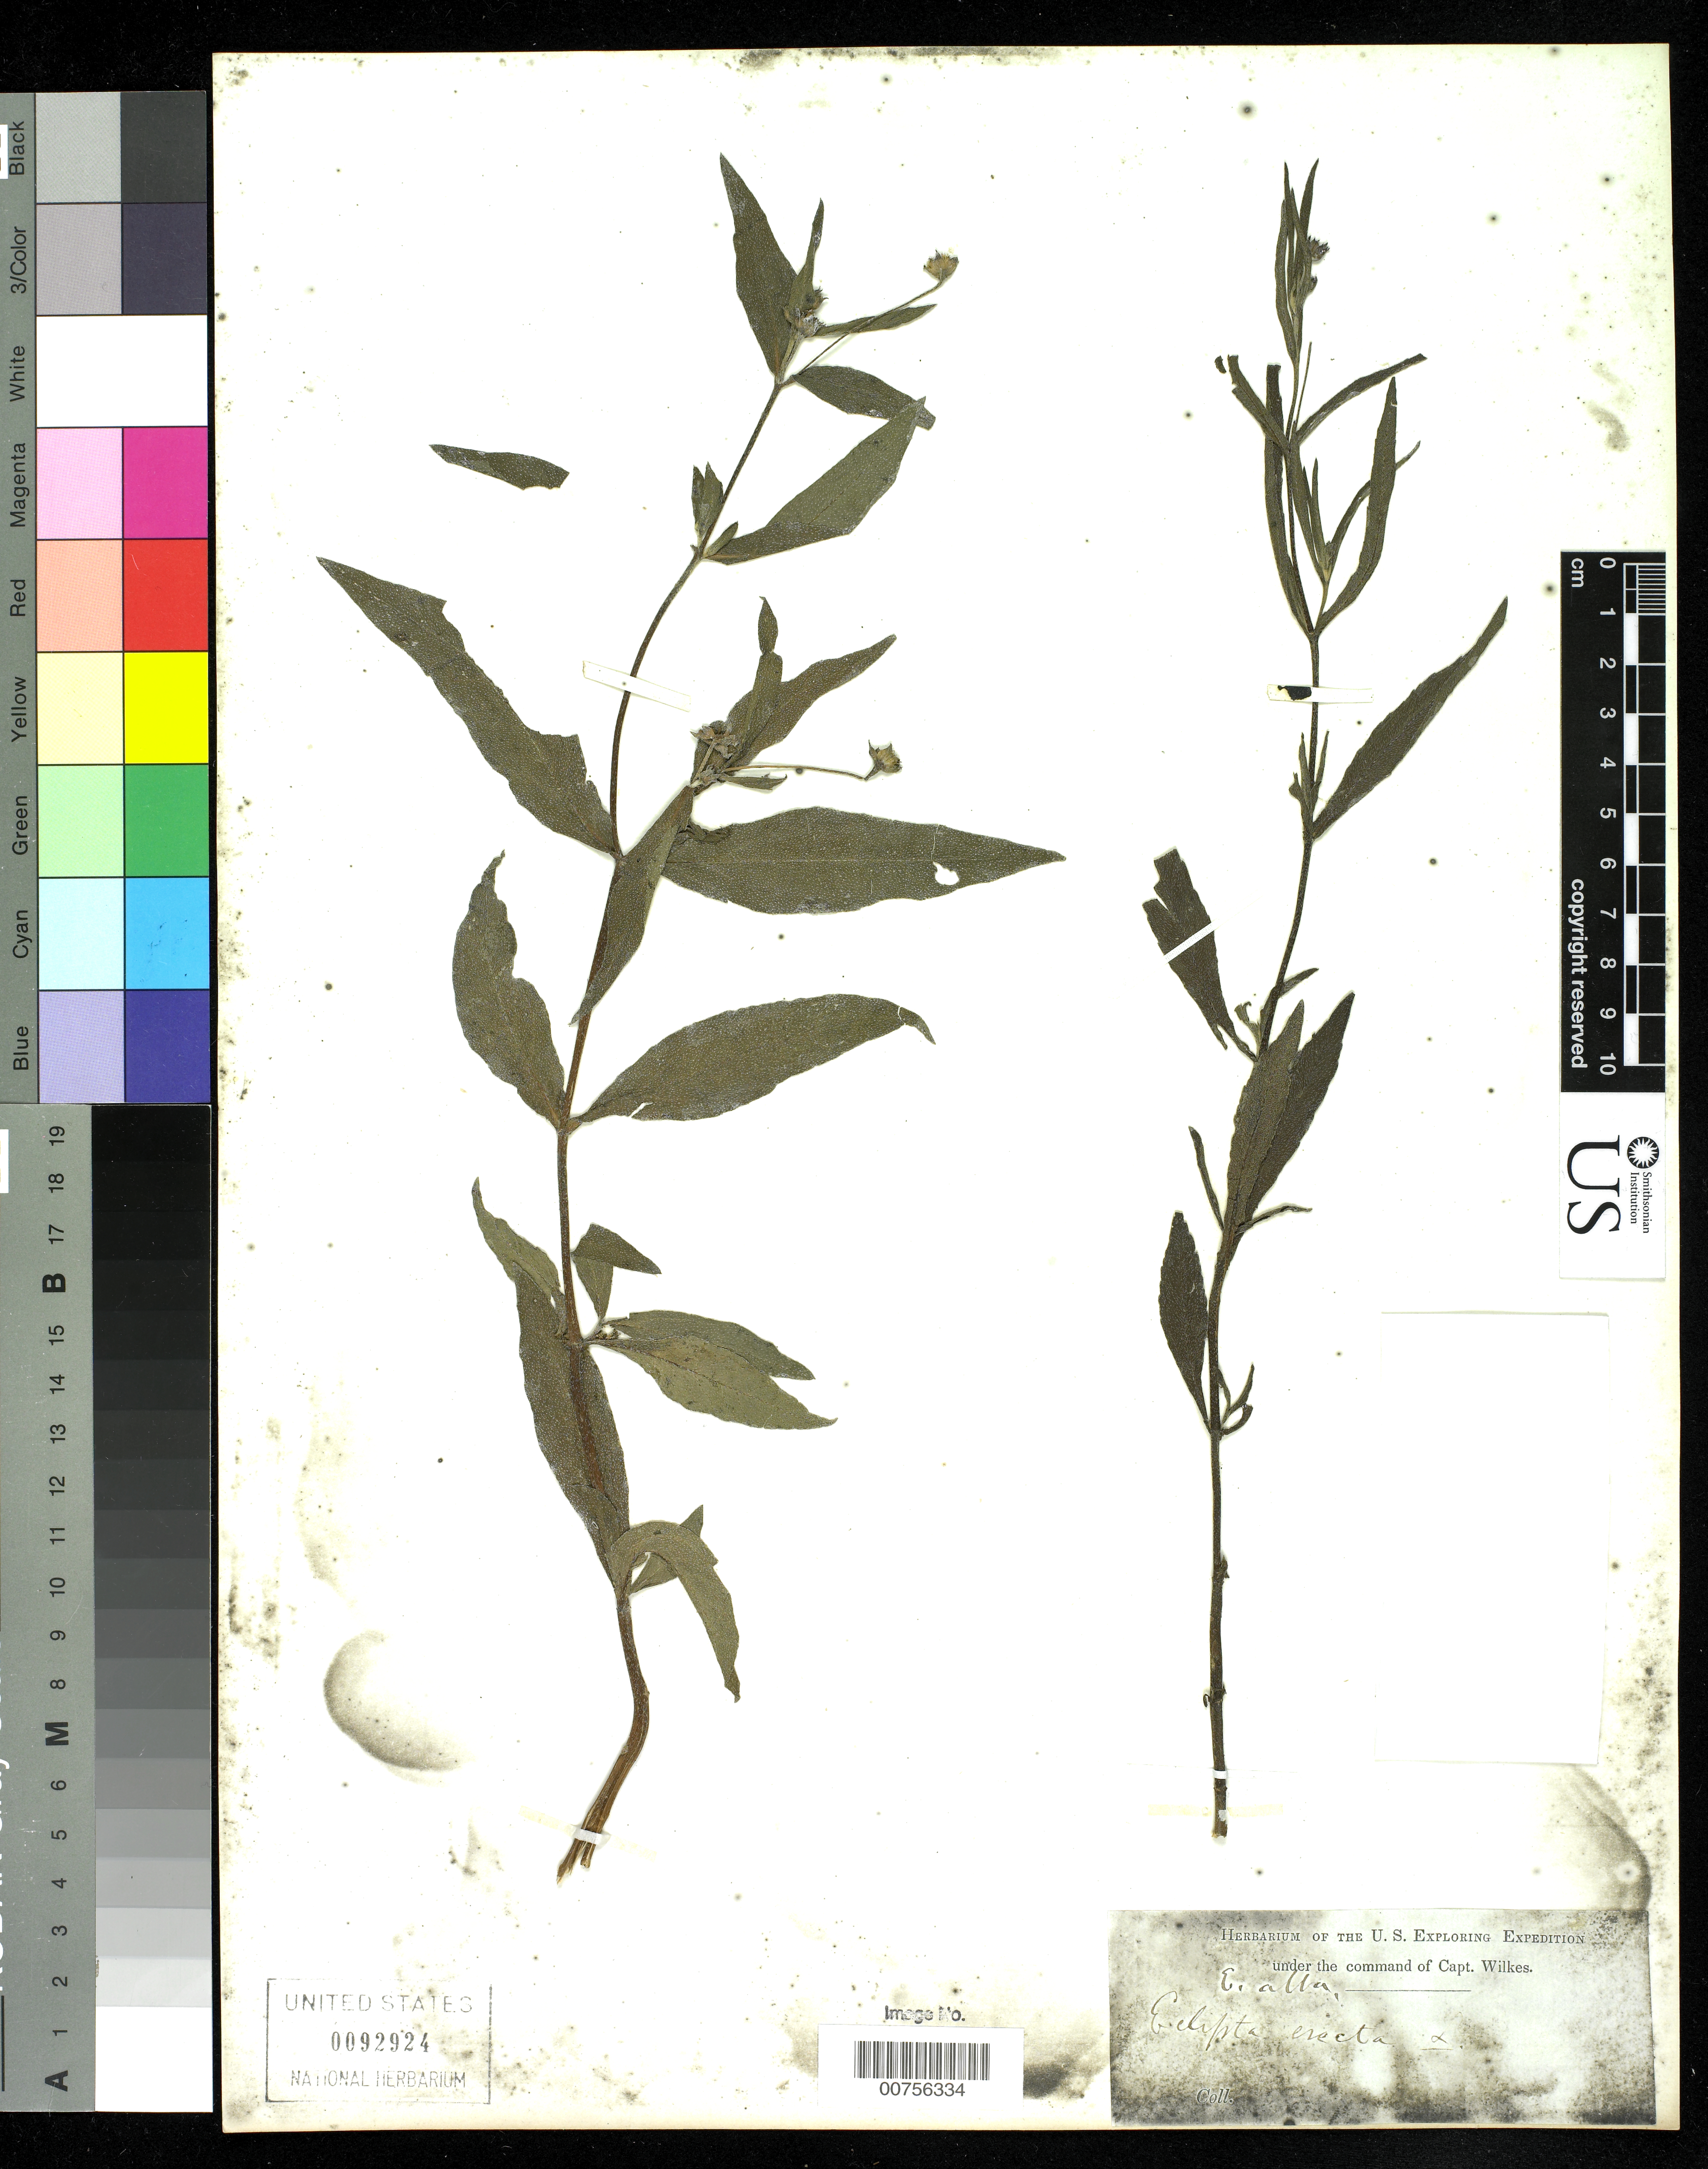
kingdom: Plantae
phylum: Tracheophyta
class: Magnoliopsida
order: Asterales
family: Asteraceae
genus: Eclipta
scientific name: Eclipta erecta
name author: L.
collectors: Wilkes Explor. Exped.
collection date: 1838/1842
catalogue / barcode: US 92924